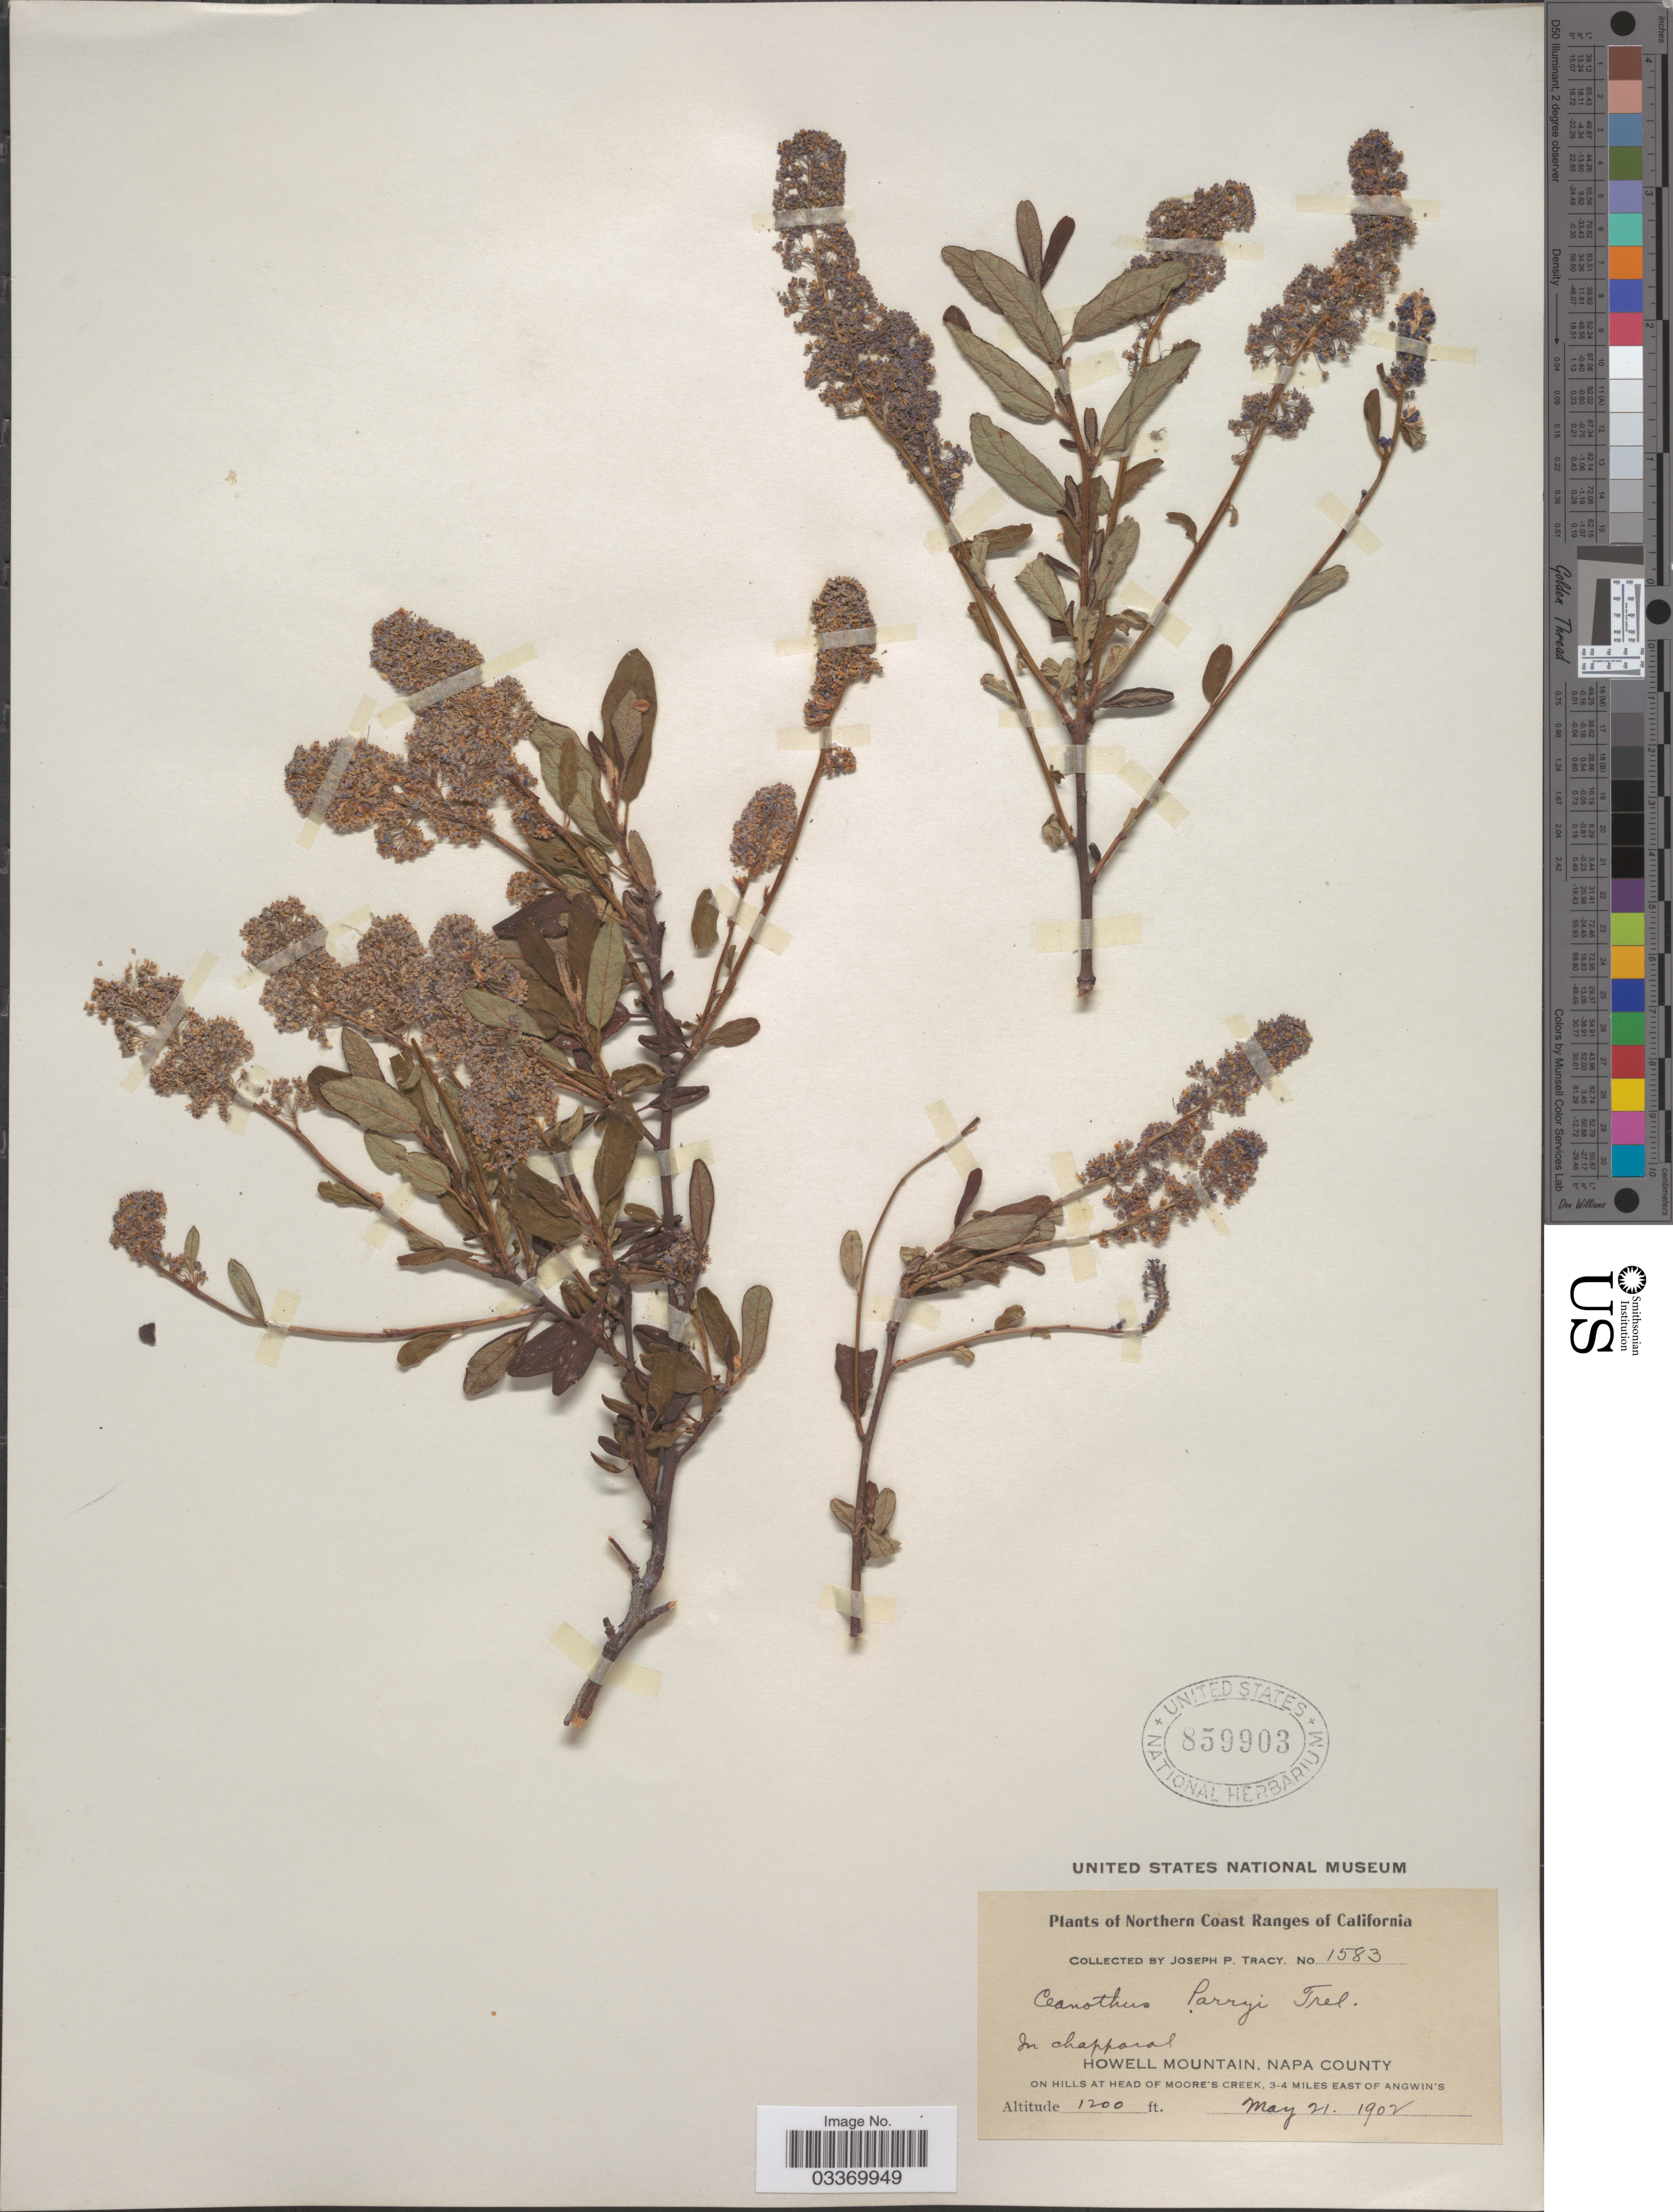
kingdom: Plantae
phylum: Tracheophyta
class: Magnoliopsida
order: Rosales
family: Rhamnaceae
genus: Ceanothus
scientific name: Ceanothus parryi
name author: Trel.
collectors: J. Tracy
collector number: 1583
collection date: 1902-05-21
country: United States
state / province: California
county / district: Napa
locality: Northern Coast Ranges. In chaparral. Howell Mountain, Napa County. On hills at head of Moore's Creek, 3-4 miles East of Angwin's.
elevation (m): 366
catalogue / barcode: US 859903